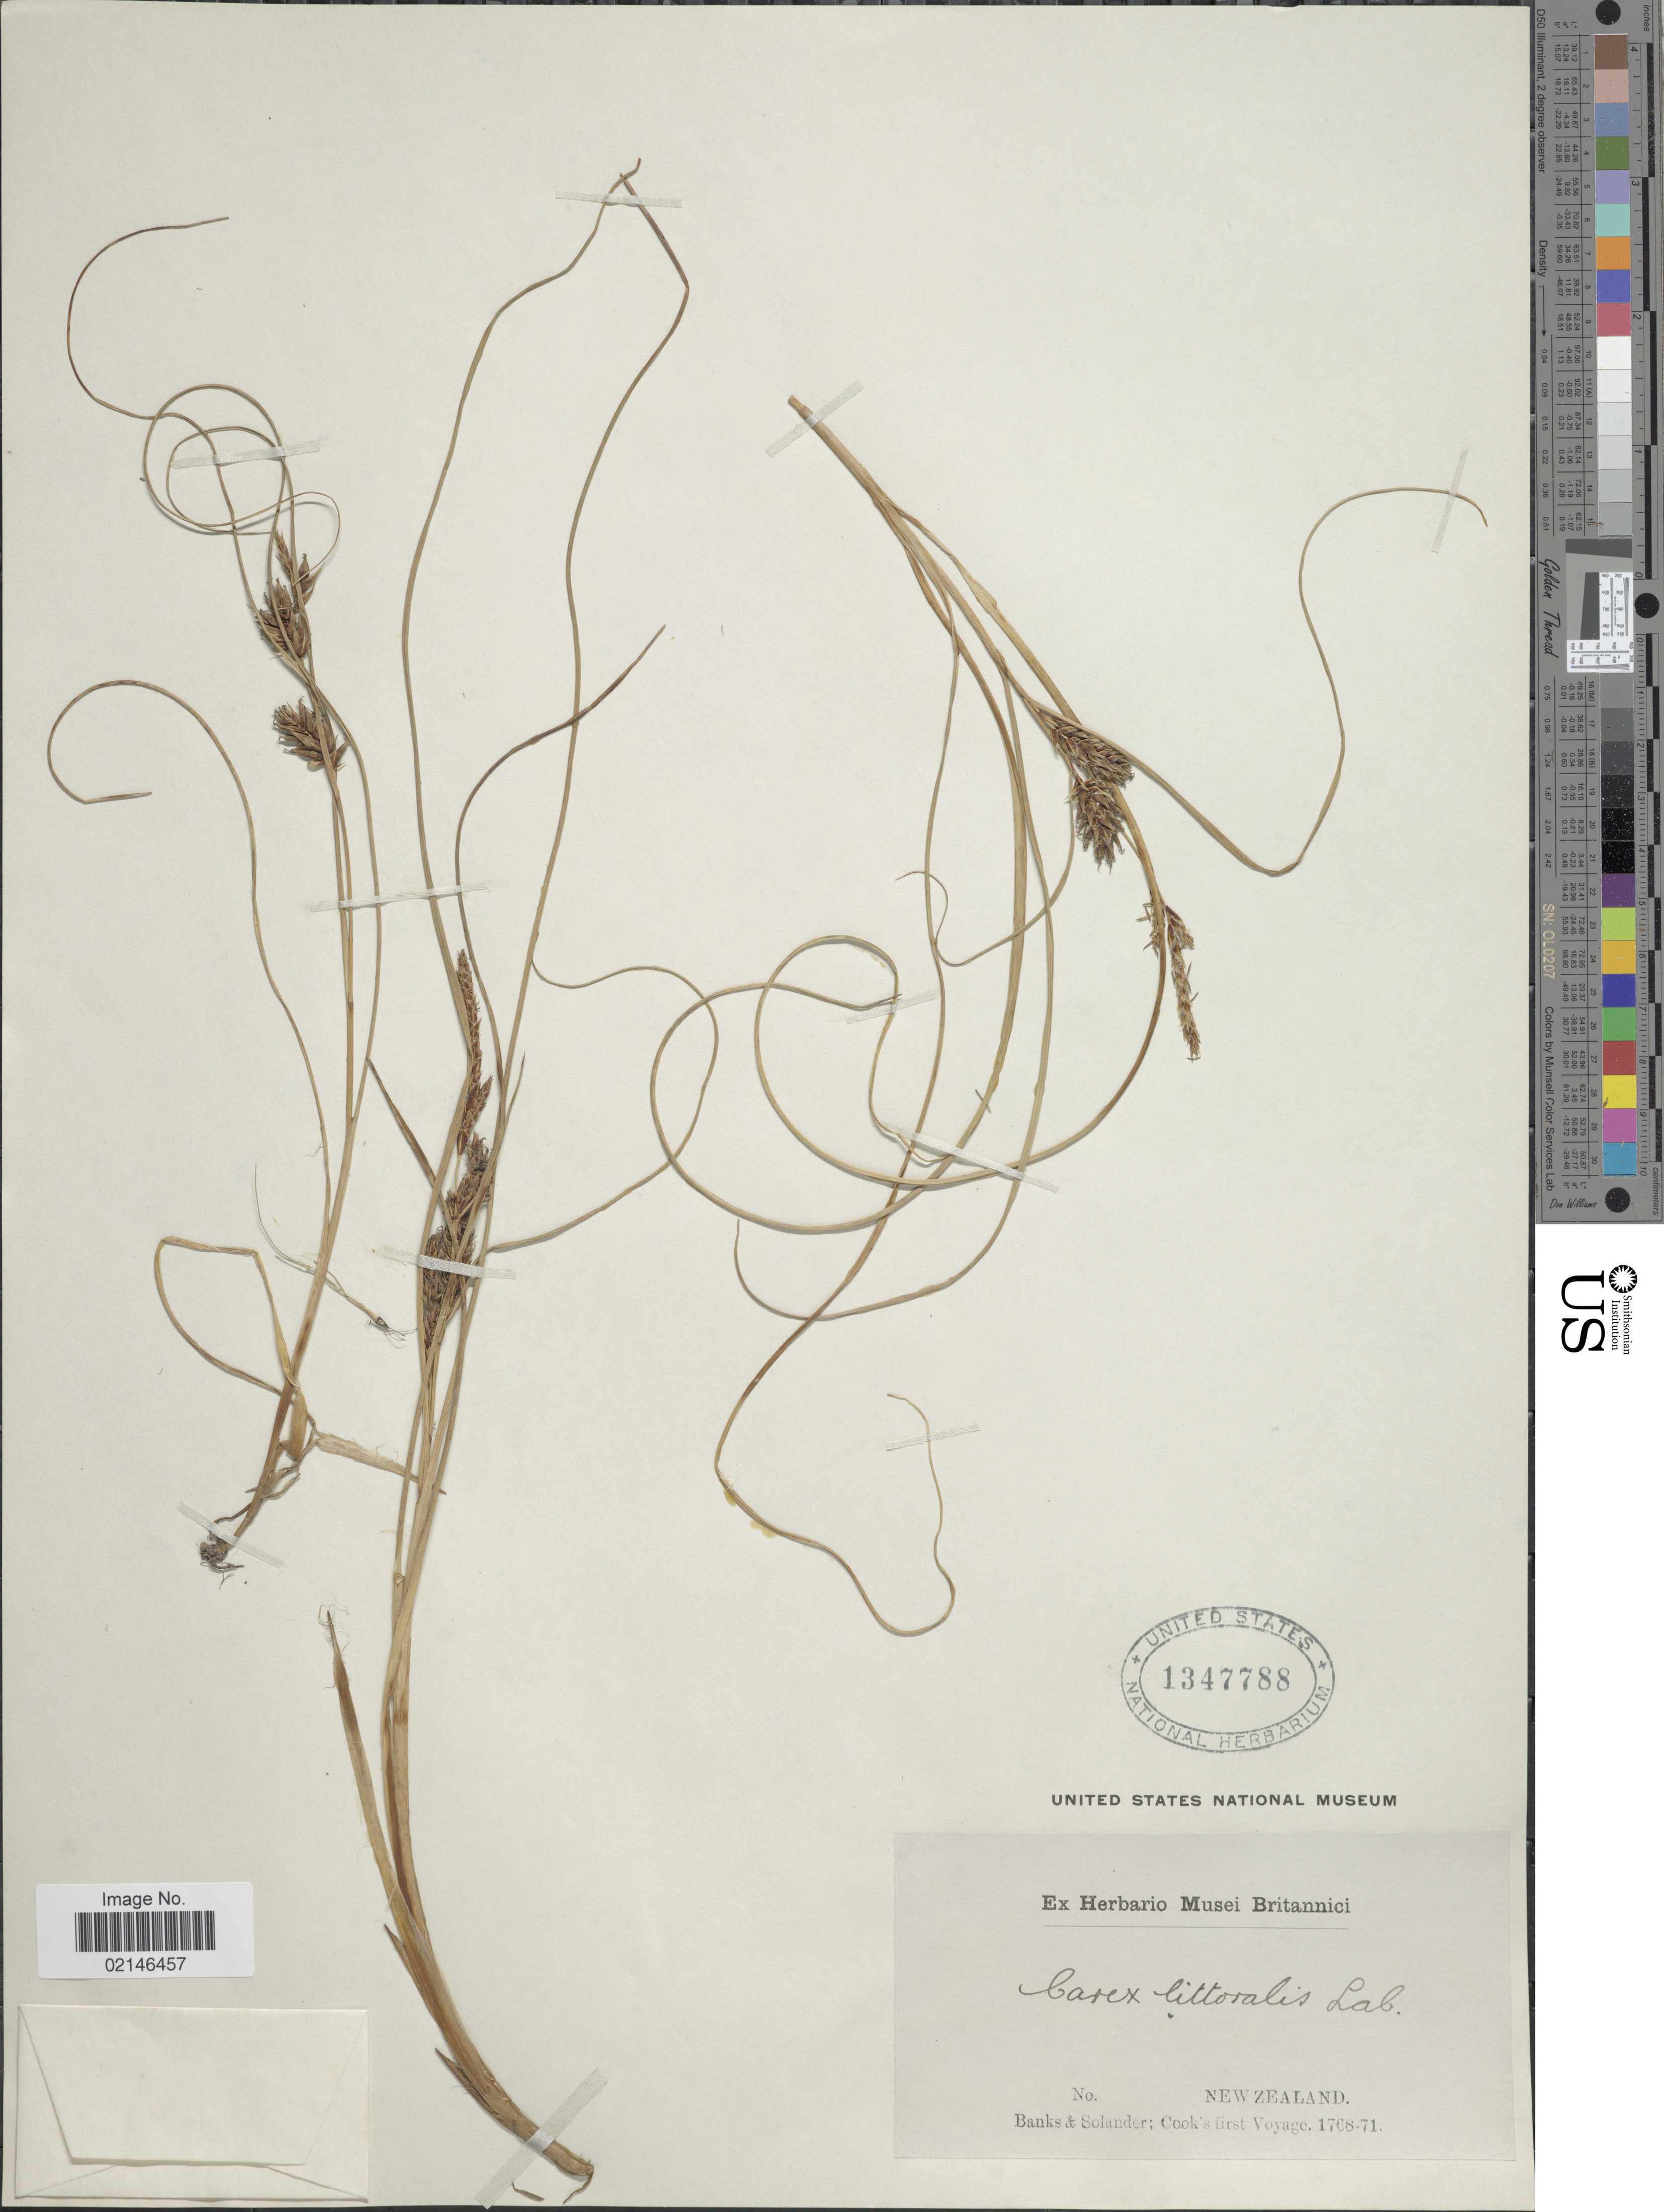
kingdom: Plantae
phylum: Tracheophyta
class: Liliopsida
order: Poales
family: Cyperaceae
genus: Carex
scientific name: Carex pumila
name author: Thunb.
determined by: Strong, Mark T., (BOT), Smithsonian Institution - National Museum of Natural History (UNITED STATES)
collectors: -- Banks & -- Solander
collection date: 1768/1771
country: New Zealand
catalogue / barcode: US 1347788